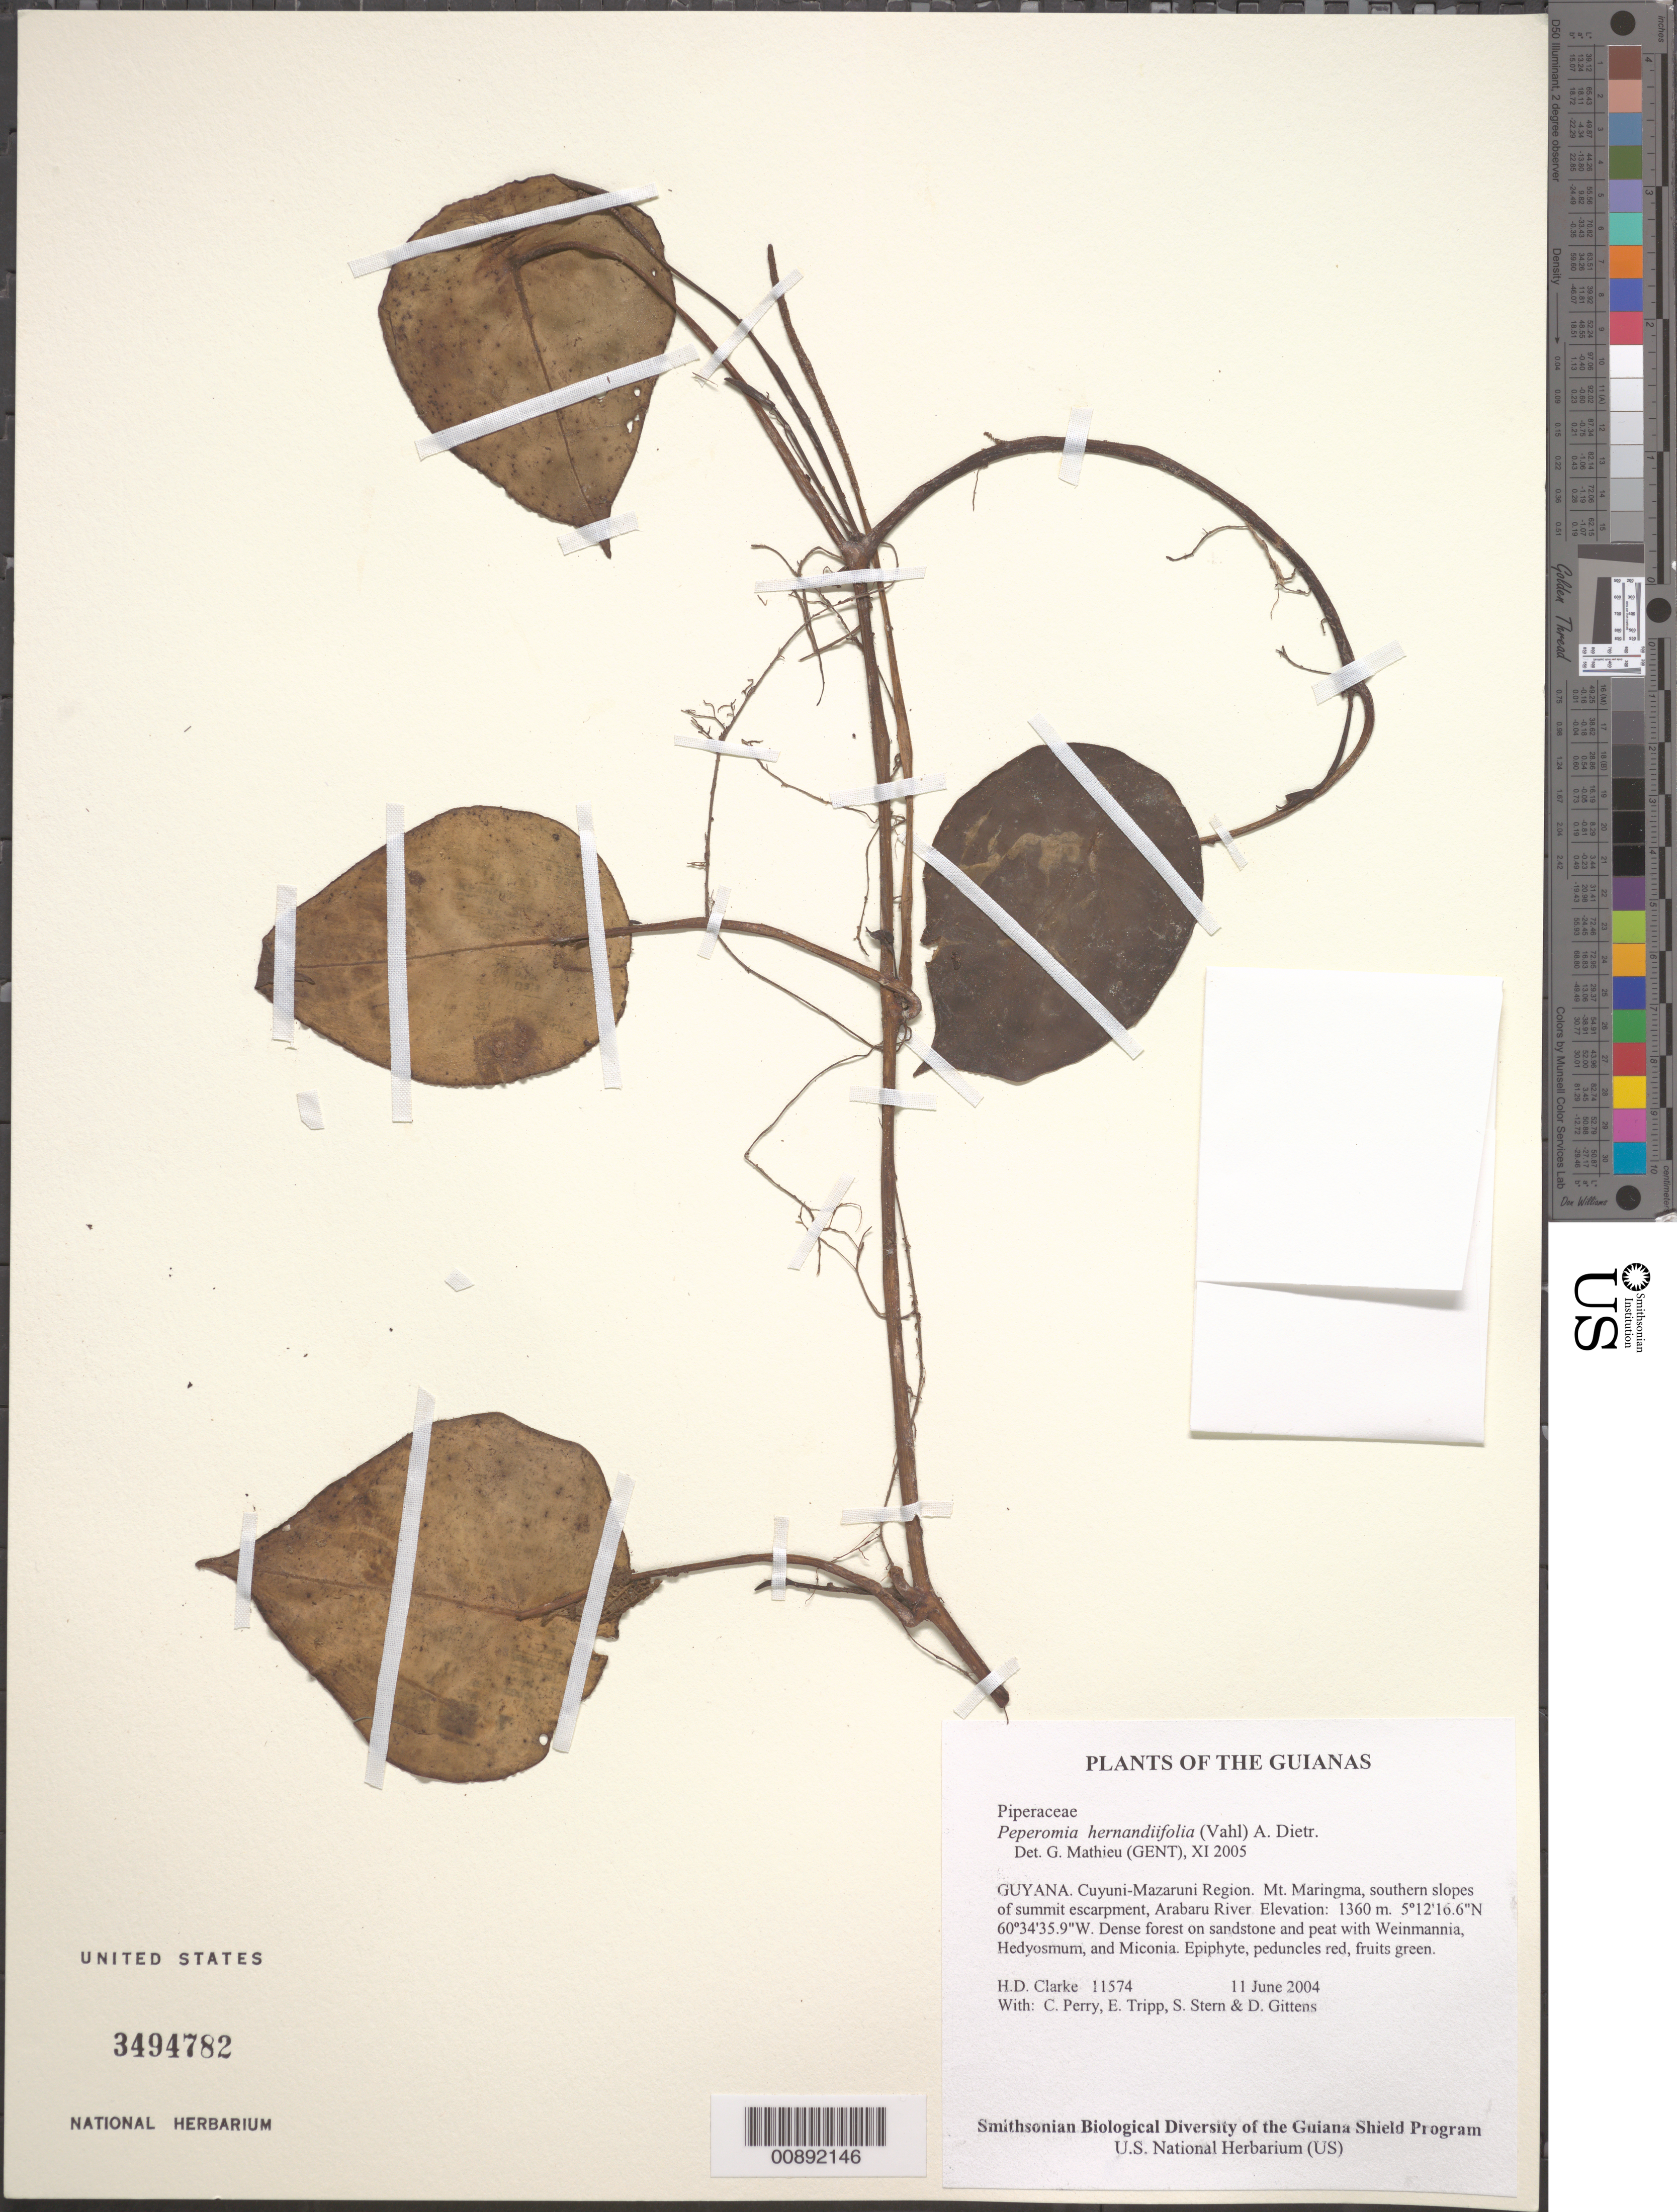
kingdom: Plantae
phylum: Tracheophyta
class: Magnoliopsida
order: Piperales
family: Piperaceae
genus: Peperomia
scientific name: Peperomia hernandiifolia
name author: (Vahl) A. Dietr.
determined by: Mathieu, Guido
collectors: H. D. Clarke, C. Perry, E. Tripp, S. R. Stern & D. Gittens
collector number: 11574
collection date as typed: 11 June 2004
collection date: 2004-06-11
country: Guyana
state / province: Cuyuni-Mazaruni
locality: Mt. Maringma, southern slopes of summit escarpment, Arabaru River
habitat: Dense forest on sandstone and peat with Weinmannia, Hedyosmum, and Miconia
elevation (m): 1360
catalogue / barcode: US 3494782